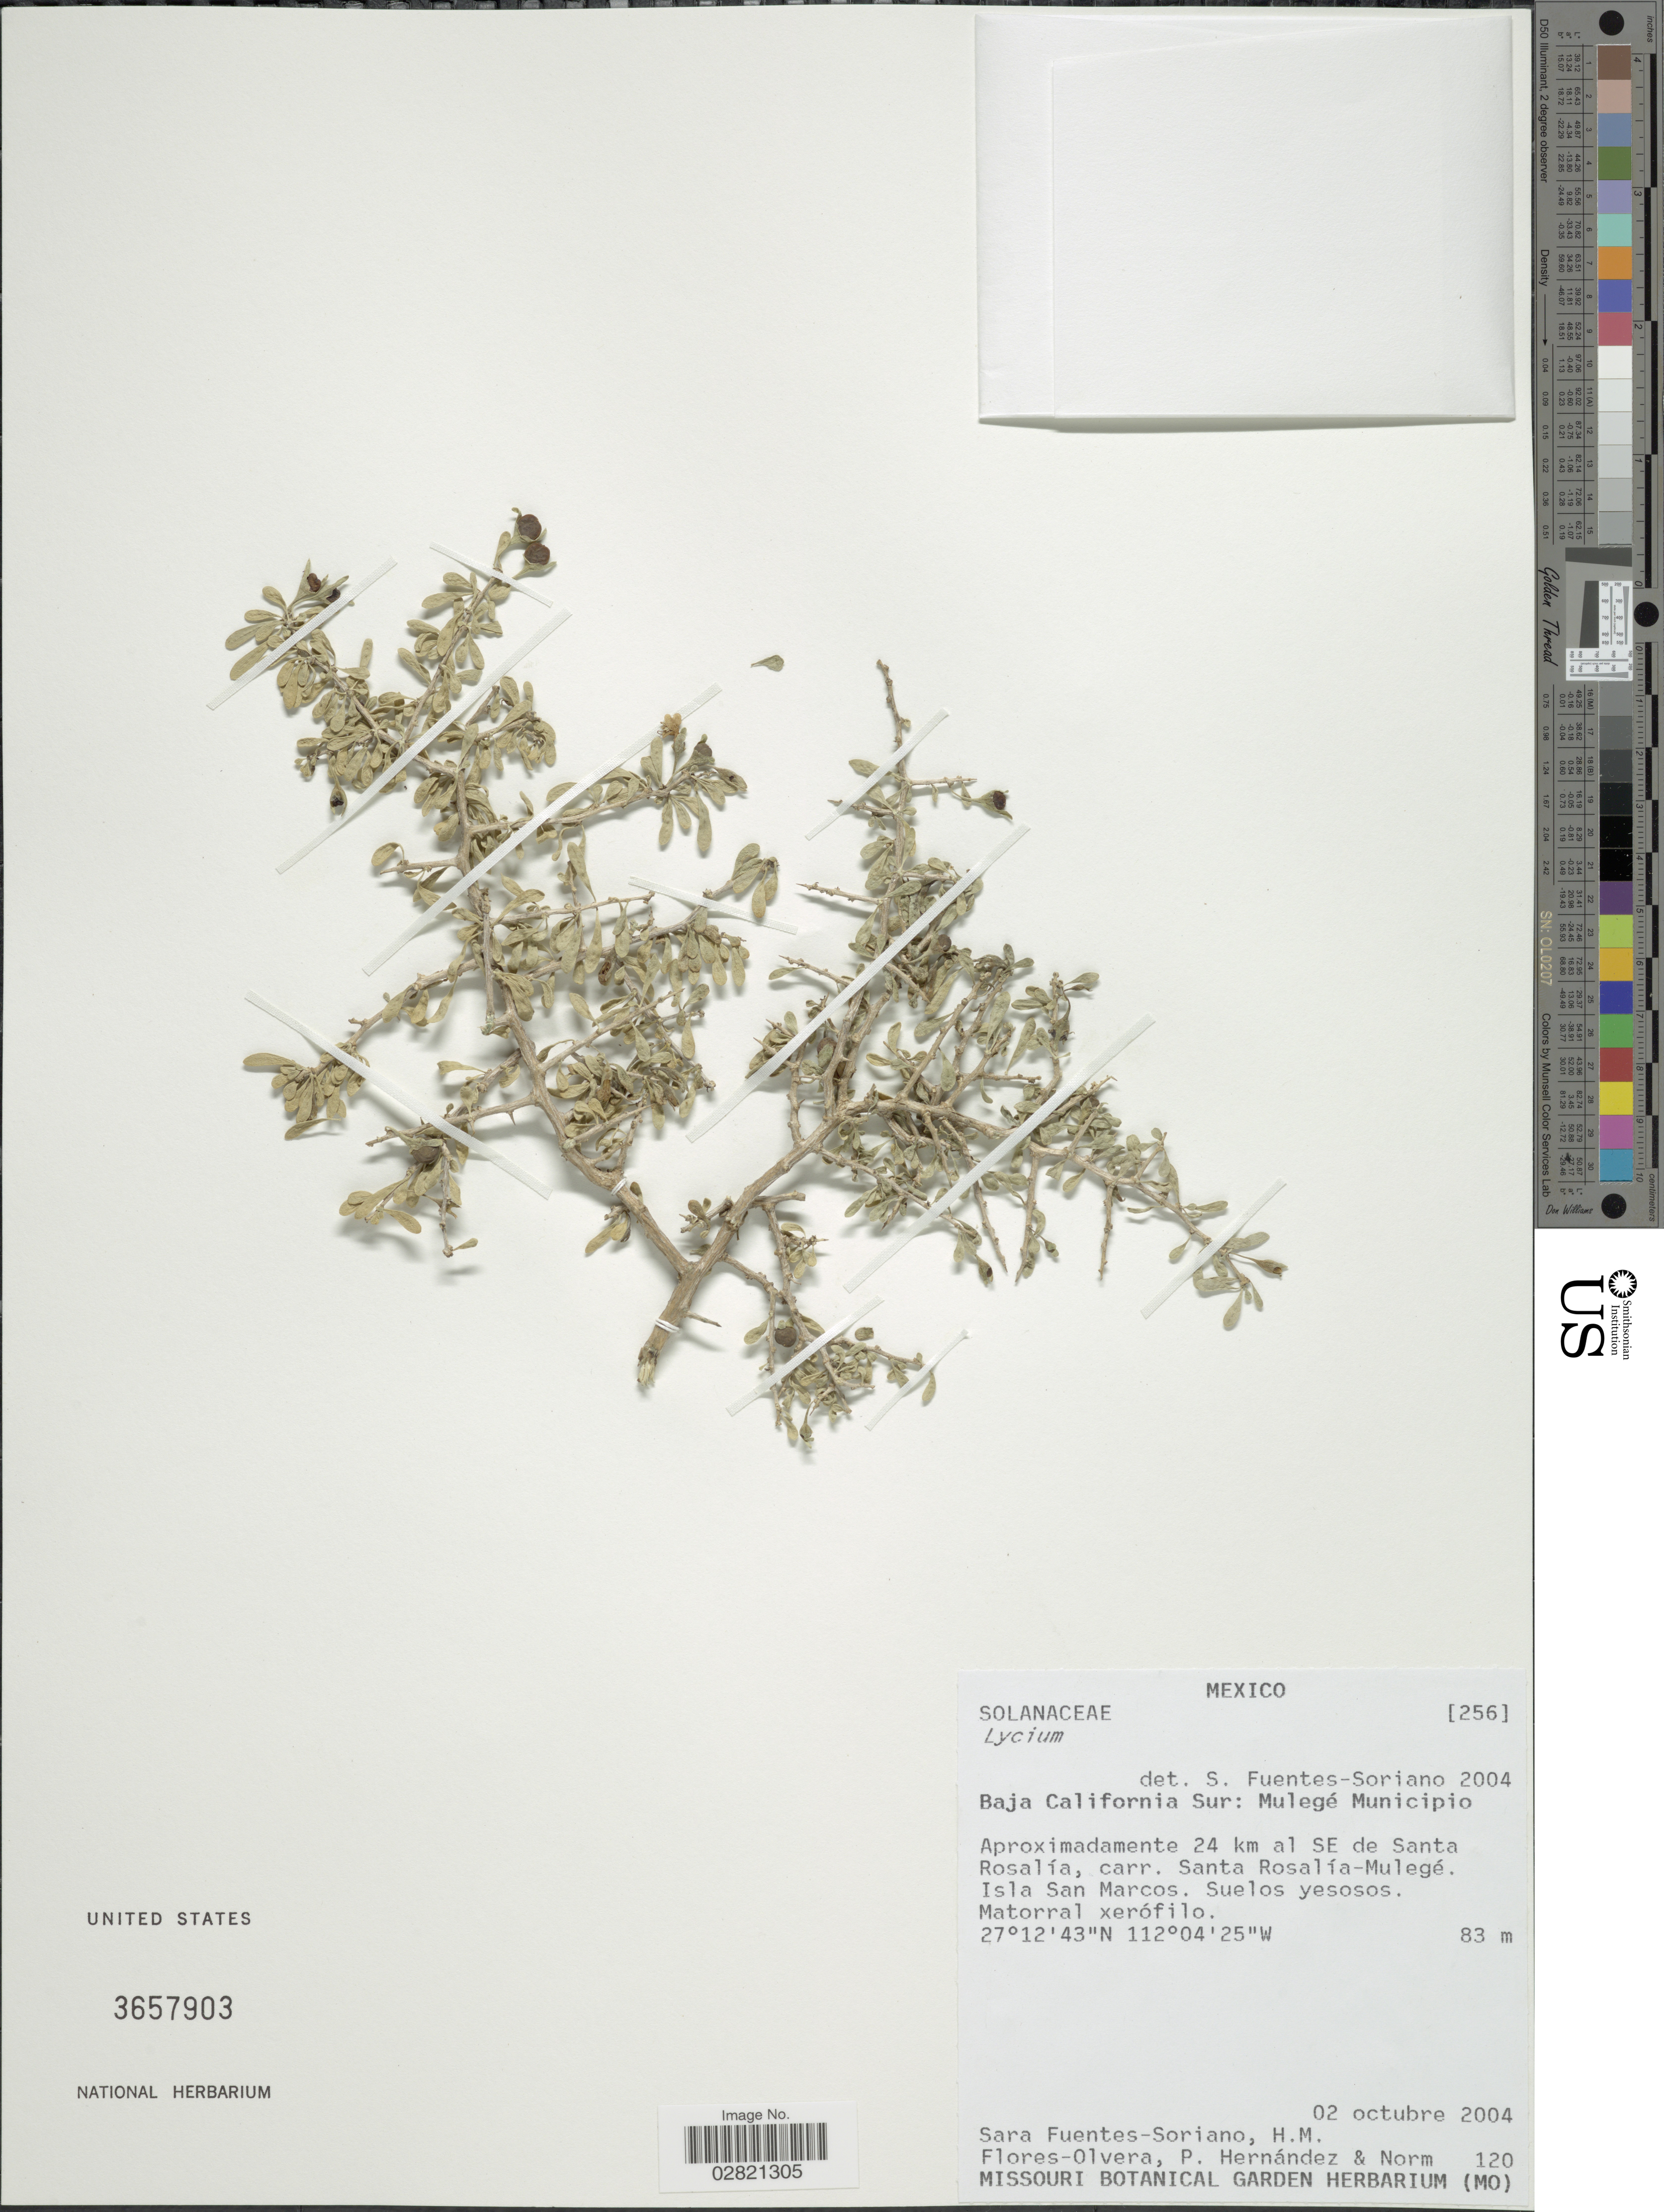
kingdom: Plantae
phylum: Tracheophyta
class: Magnoliopsida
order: Solanales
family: Solanaceae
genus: Lycium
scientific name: Lycium sp.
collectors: S. Fuentes Soriano, H. Flores Olvera, P. Hernández & Norm.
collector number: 120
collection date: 2004-10-02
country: Mexico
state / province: Baja California Sur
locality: Mulegé MUnicipio, Aproximadamente 24 km al SE de Santa Rosalía, carr. Santa Rosalía-Mulegé, Isla San Marcos.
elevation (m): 83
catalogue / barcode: US 3657903